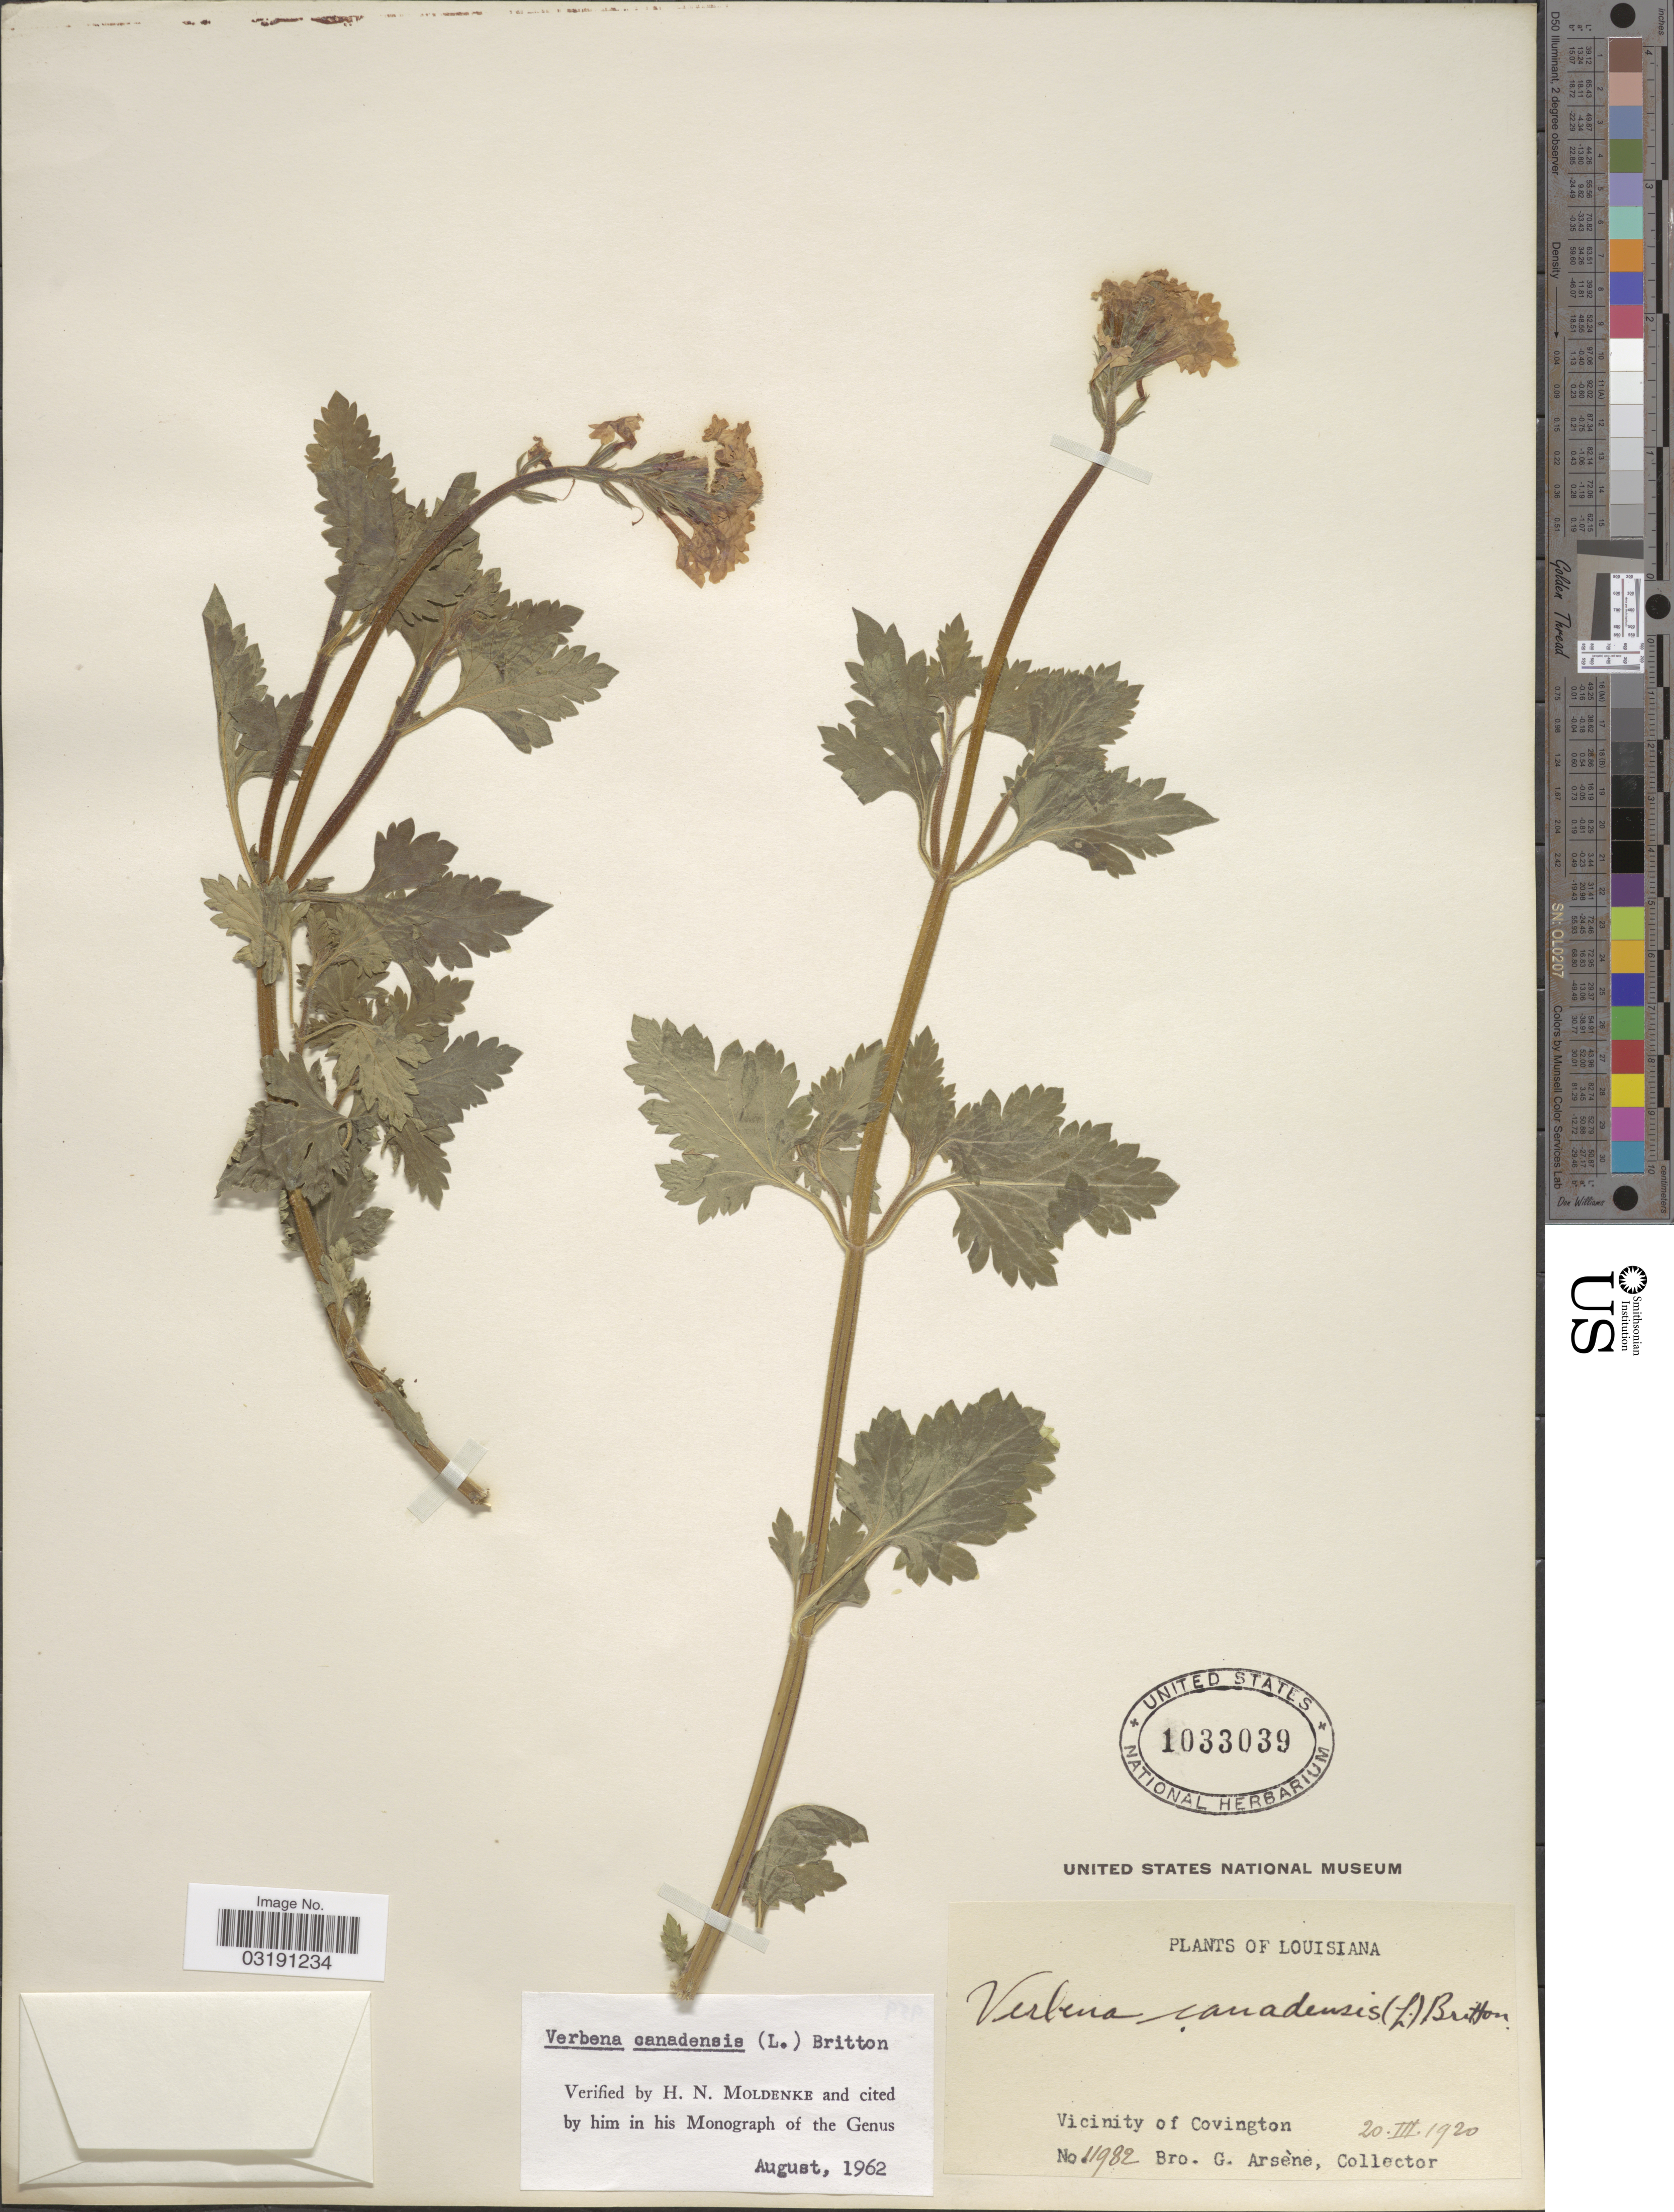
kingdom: Plantae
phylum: Tracheophyta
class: Magnoliopsida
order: Lamiales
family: Verbenaceae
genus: Verbena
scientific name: Verbena canadensis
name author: (L.) Britton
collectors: Bro. G. Arsène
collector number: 11982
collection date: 1920-03-20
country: United States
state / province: Louisiana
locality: Vicinity of Covington.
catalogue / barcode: US 1033039